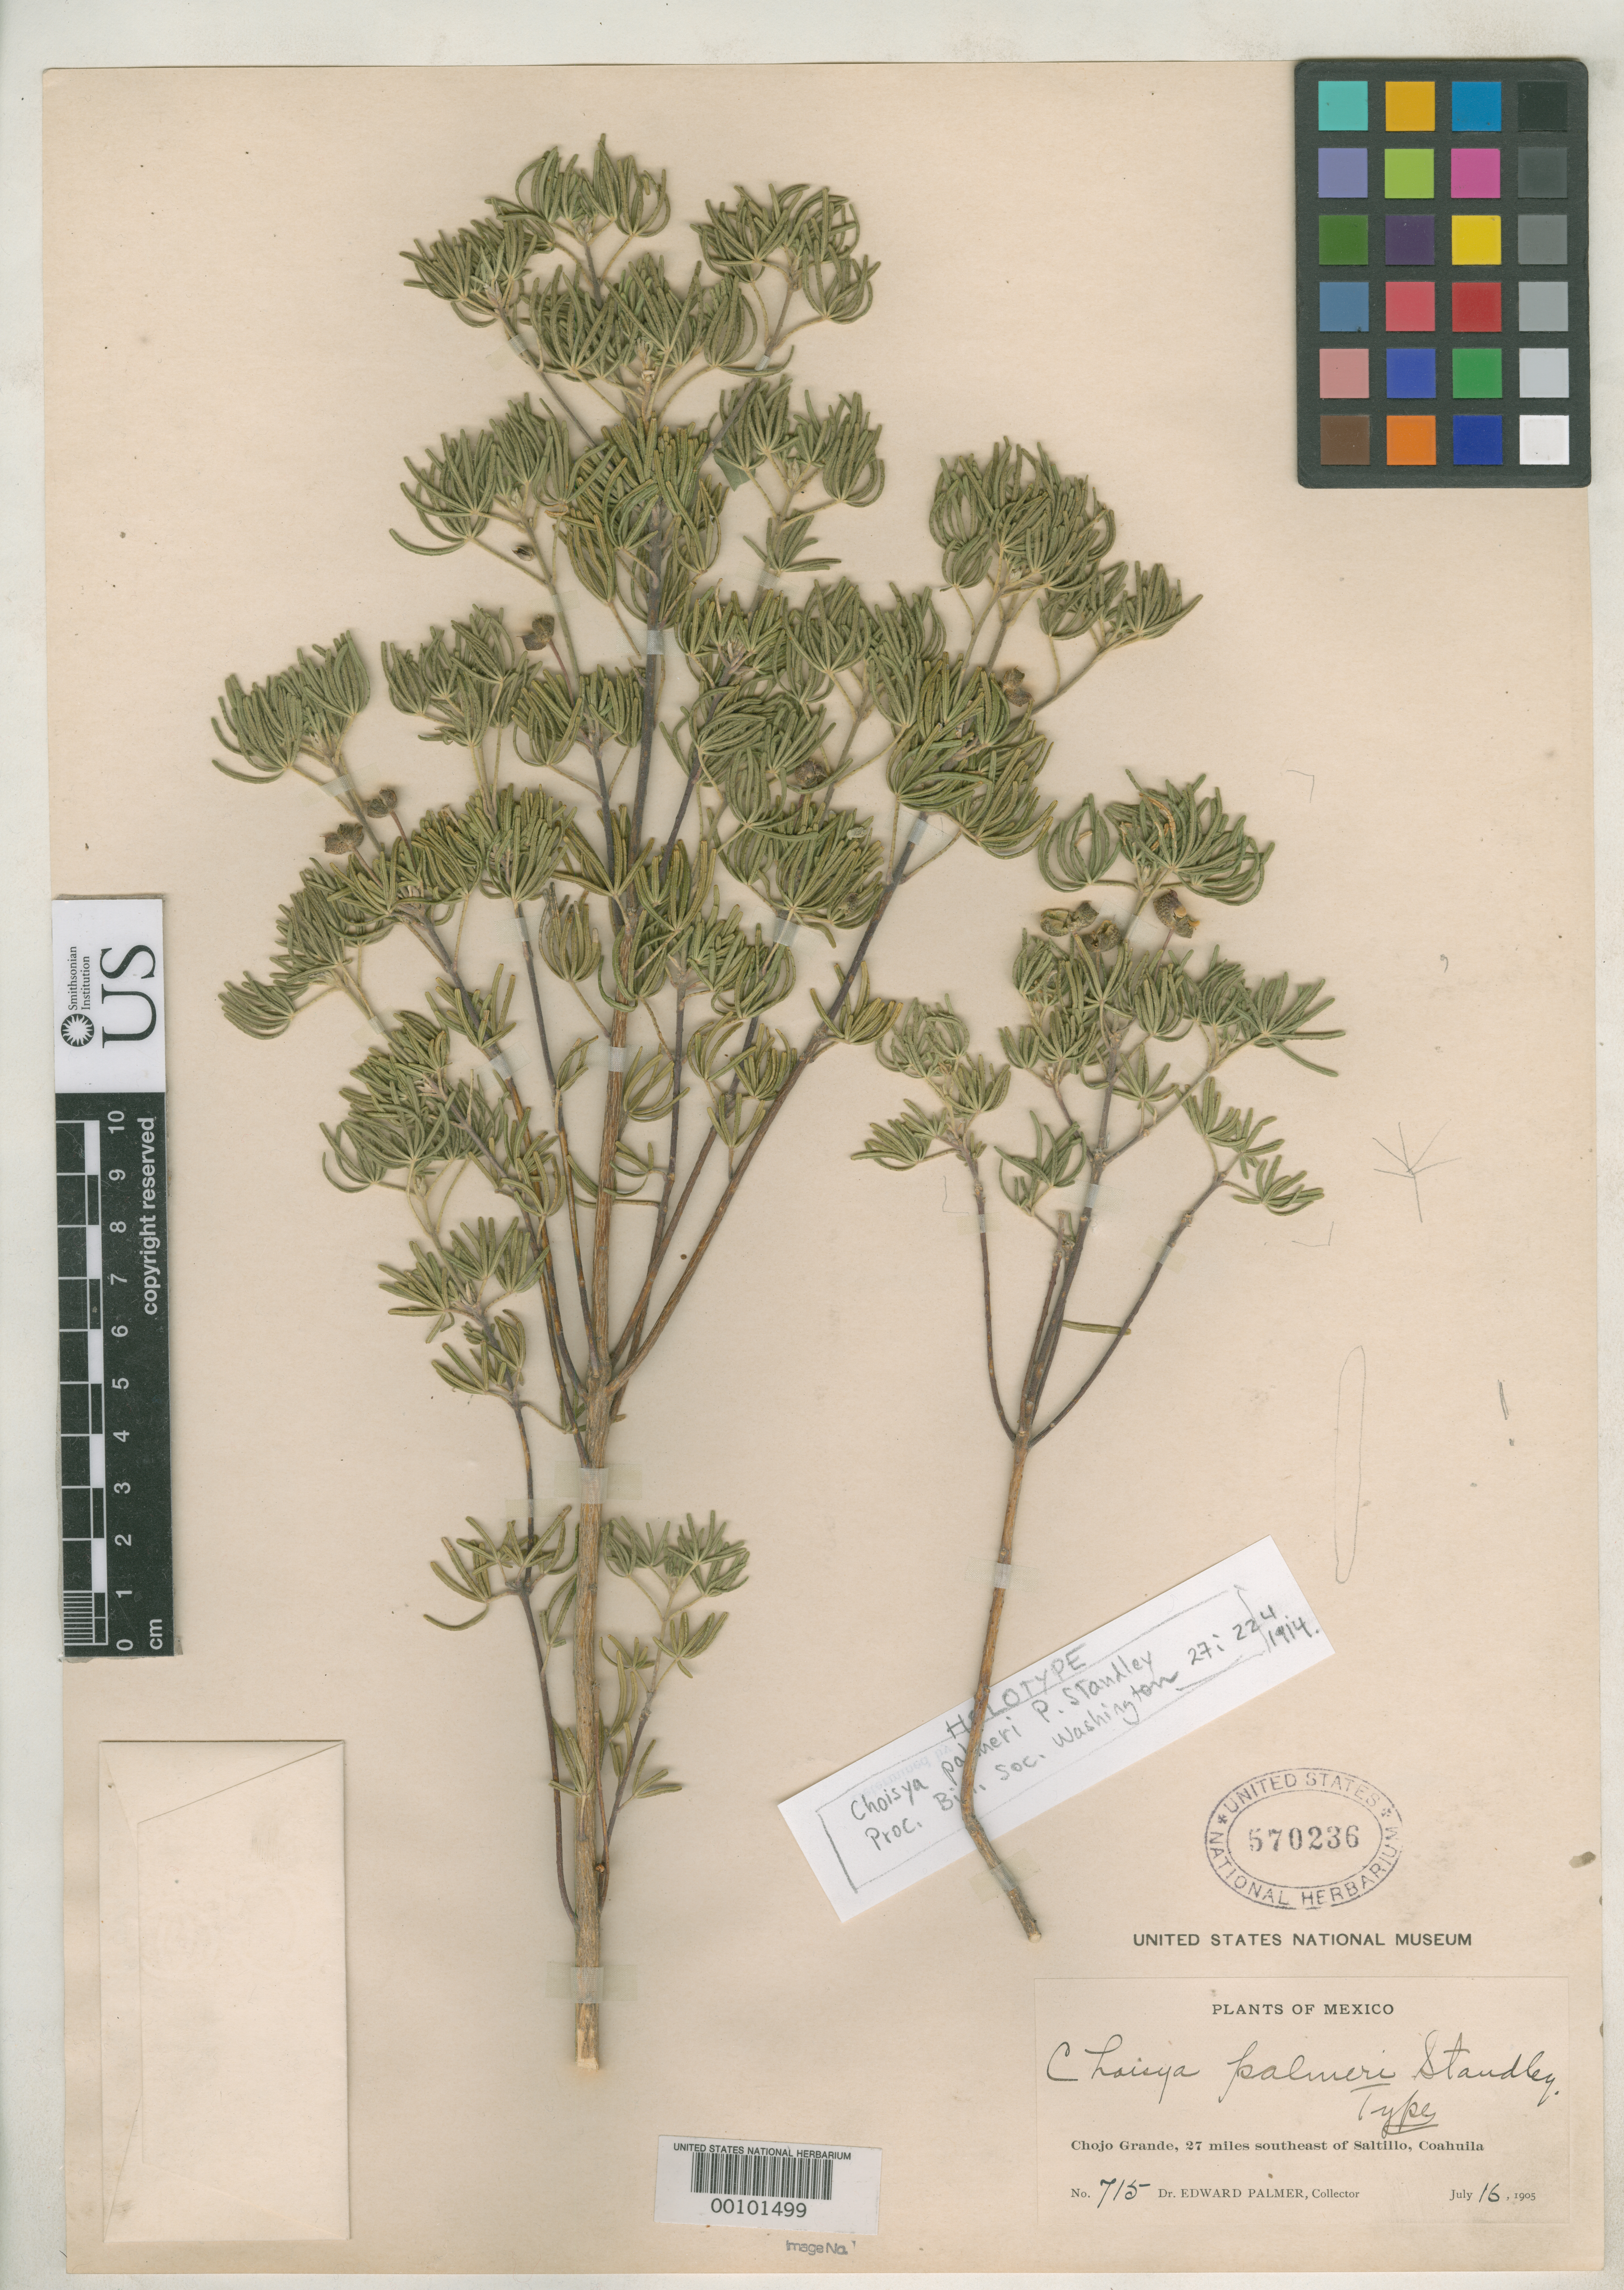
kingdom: Plantae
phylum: Tracheophyta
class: Magnoliopsida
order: Sapindales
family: Rutaceae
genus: Choisya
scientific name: Choisya palmeri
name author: Standl.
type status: Holotype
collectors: E. Palmer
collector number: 715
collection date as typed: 16 Jul 1905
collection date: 1905-07-16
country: Mexico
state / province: Coahuila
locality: Chojo Grande, 27 mi SE of Satillo.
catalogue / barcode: US 570236